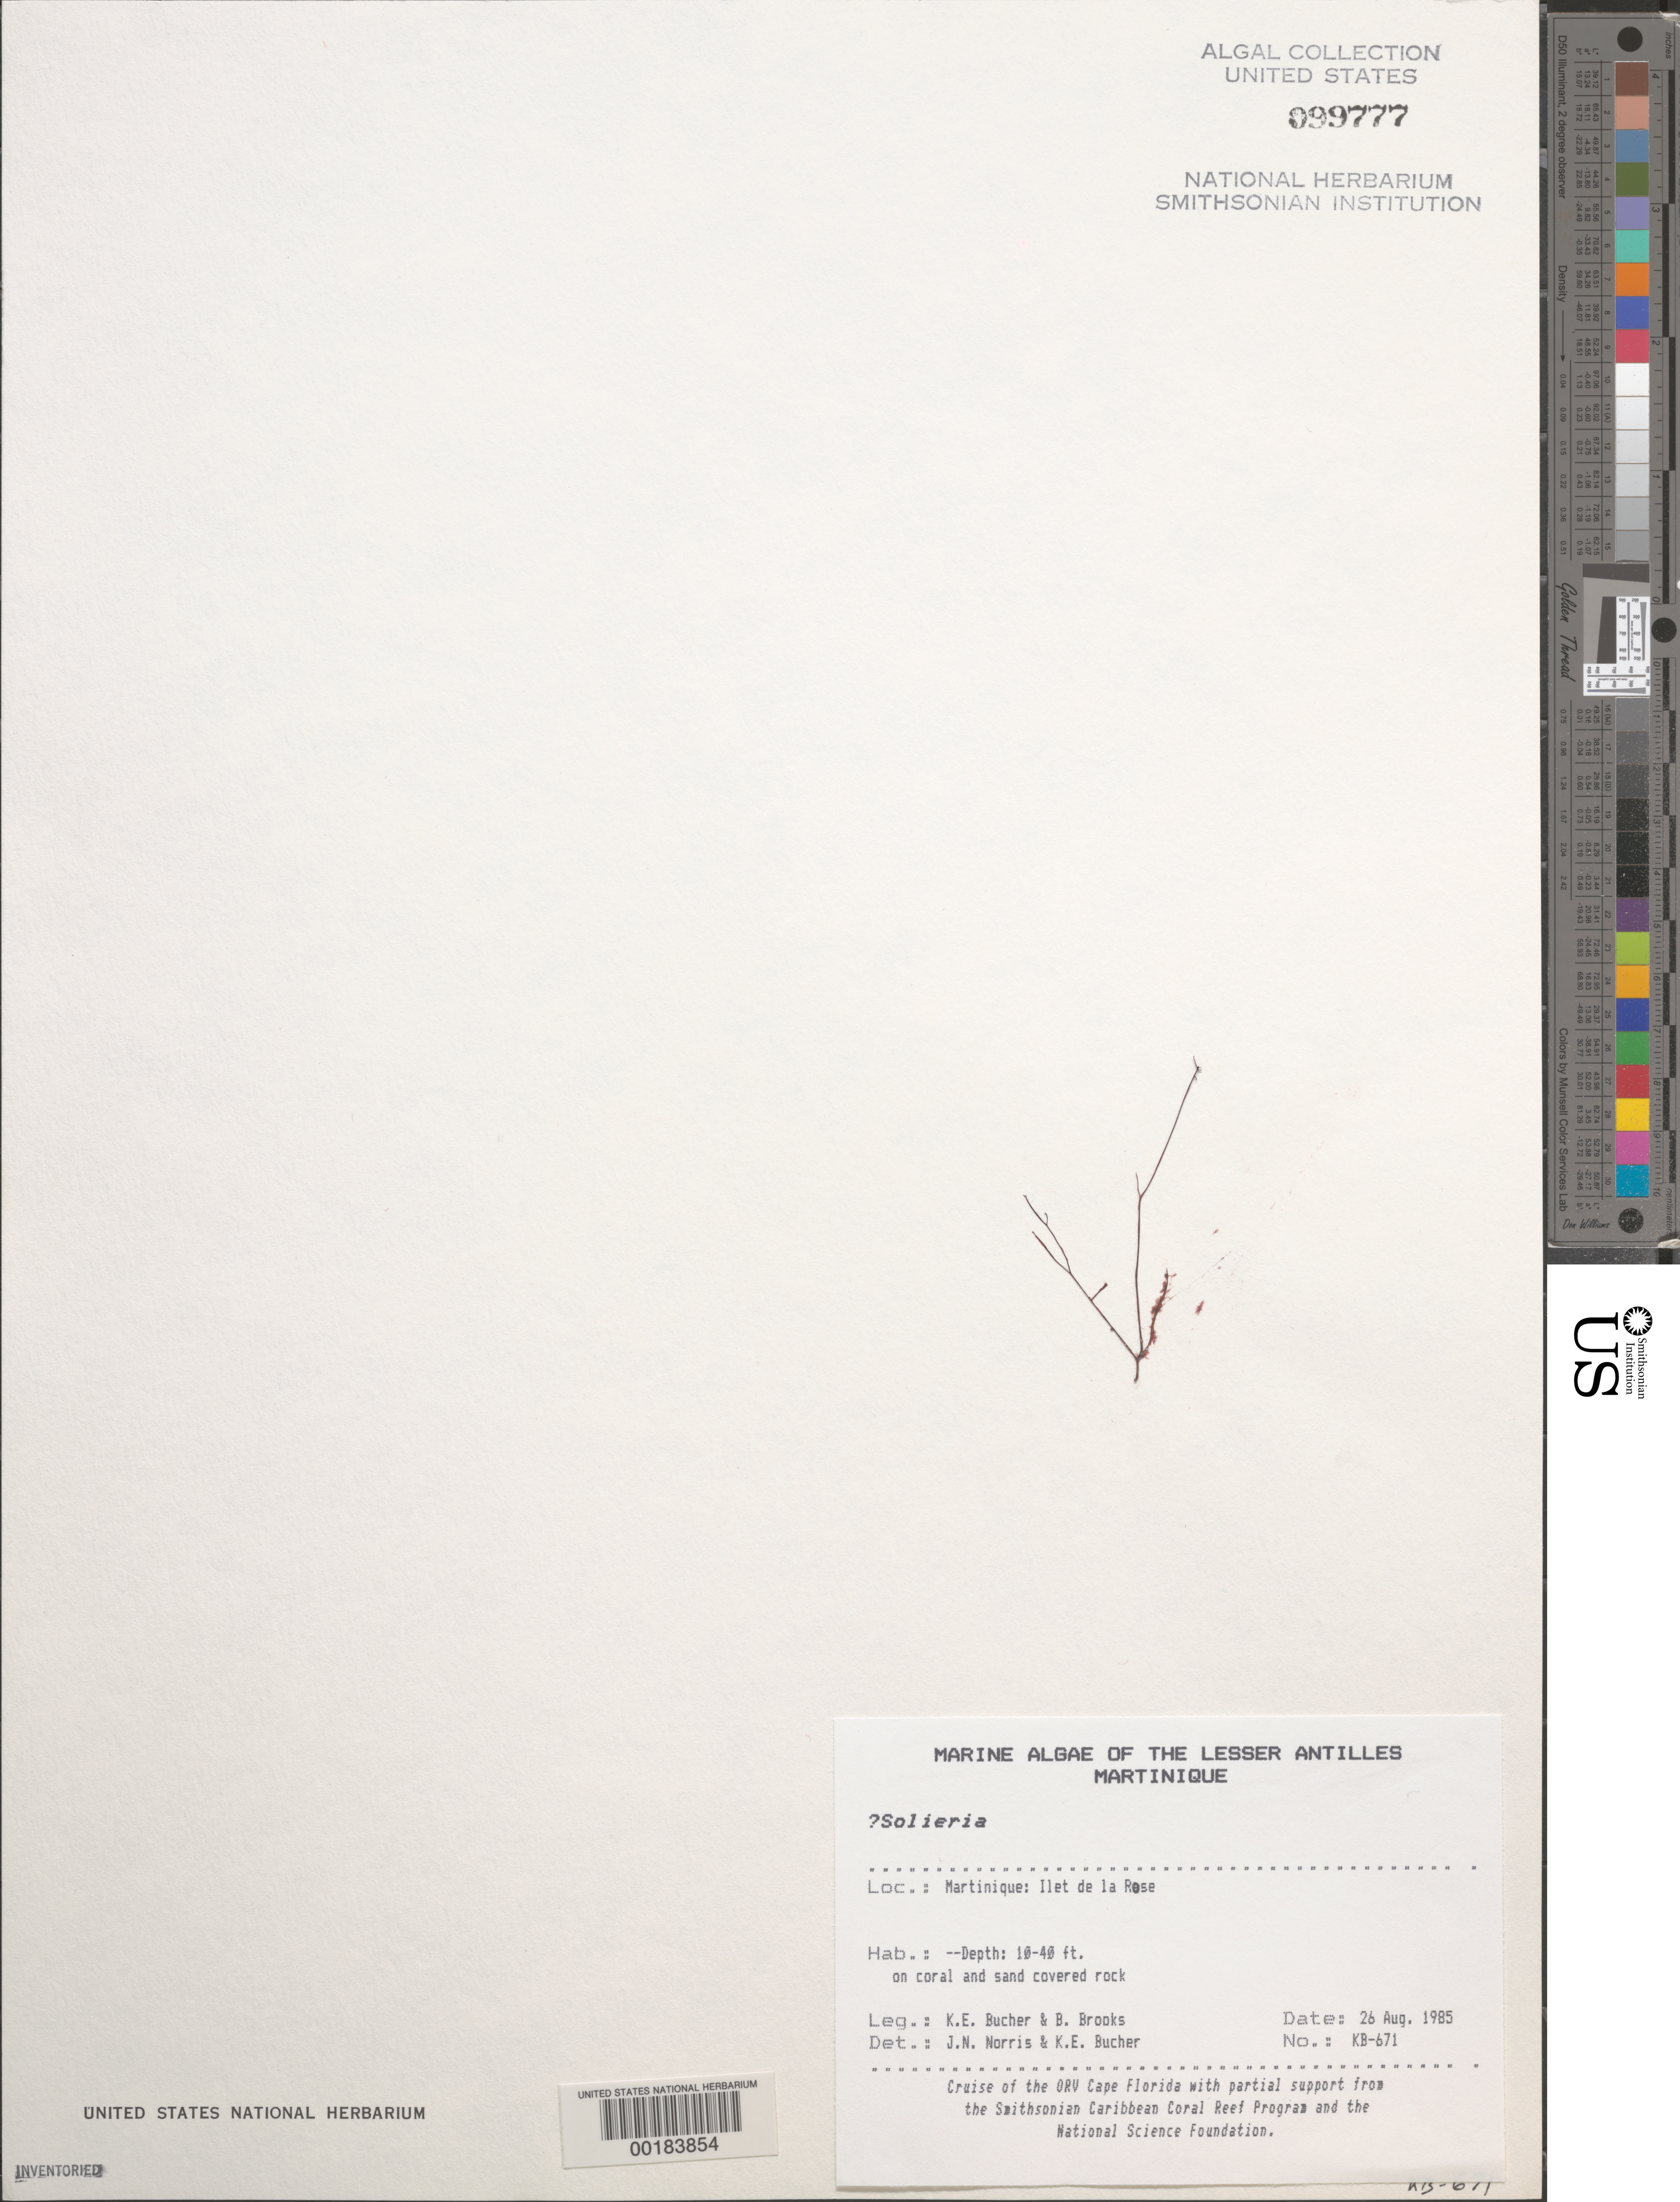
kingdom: Plantae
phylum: Rhodophyta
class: Florideophyceae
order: Gigartinales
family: Solieriaceae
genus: Solieria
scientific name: Solieria sp.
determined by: Norris, J. N.; Bucher, K. E.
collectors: K. E. Bucher & B. Brooks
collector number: Kb-671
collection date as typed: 26 Aug 1985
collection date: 1985-08-26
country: Martinique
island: Ilet de la Rose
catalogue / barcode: US 99777